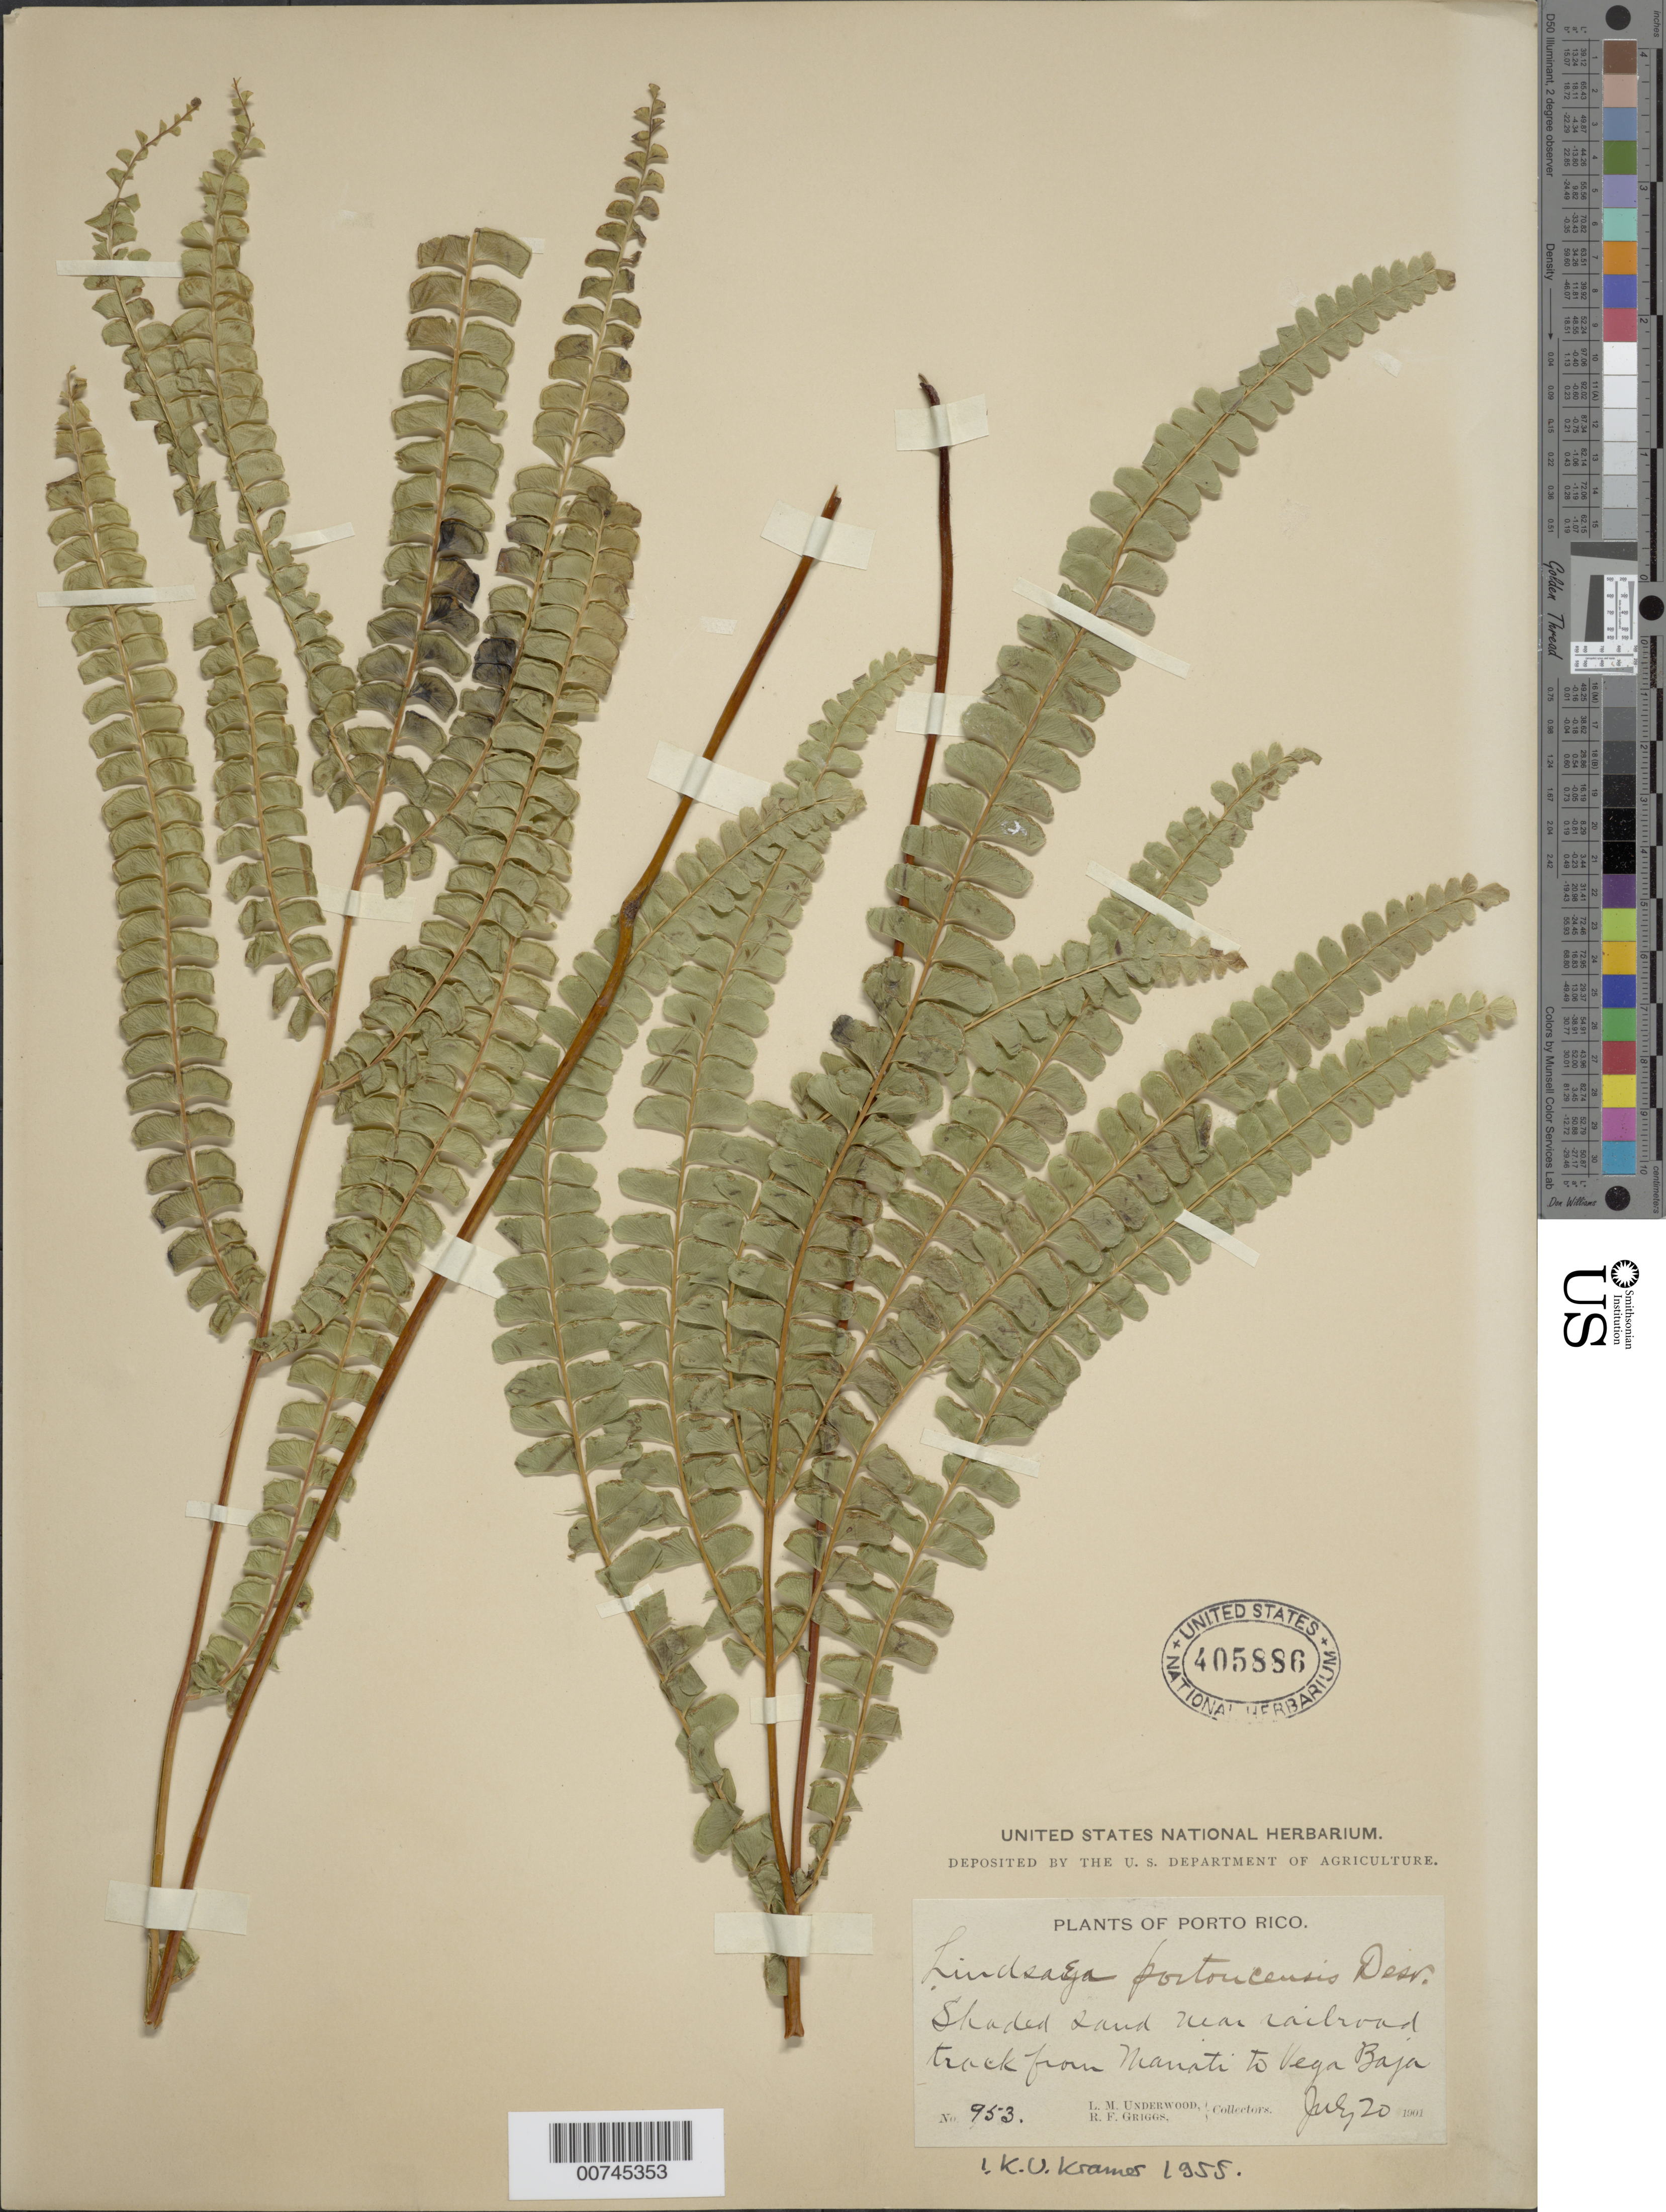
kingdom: Plantae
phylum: Tracheophyta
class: Polypodiopsida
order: Polypodiales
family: Lindsaeaceae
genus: Lindsaea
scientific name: Lindsaea portoricensis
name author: Desv.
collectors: L. M. Underwood & R. F. Griggs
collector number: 953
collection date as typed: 20 Jul 1901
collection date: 1901-07-20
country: Puerto Rico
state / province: Vega Baja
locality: Near rail road track from Manatí to Vega Baja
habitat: Shaded sand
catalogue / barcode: US 405886